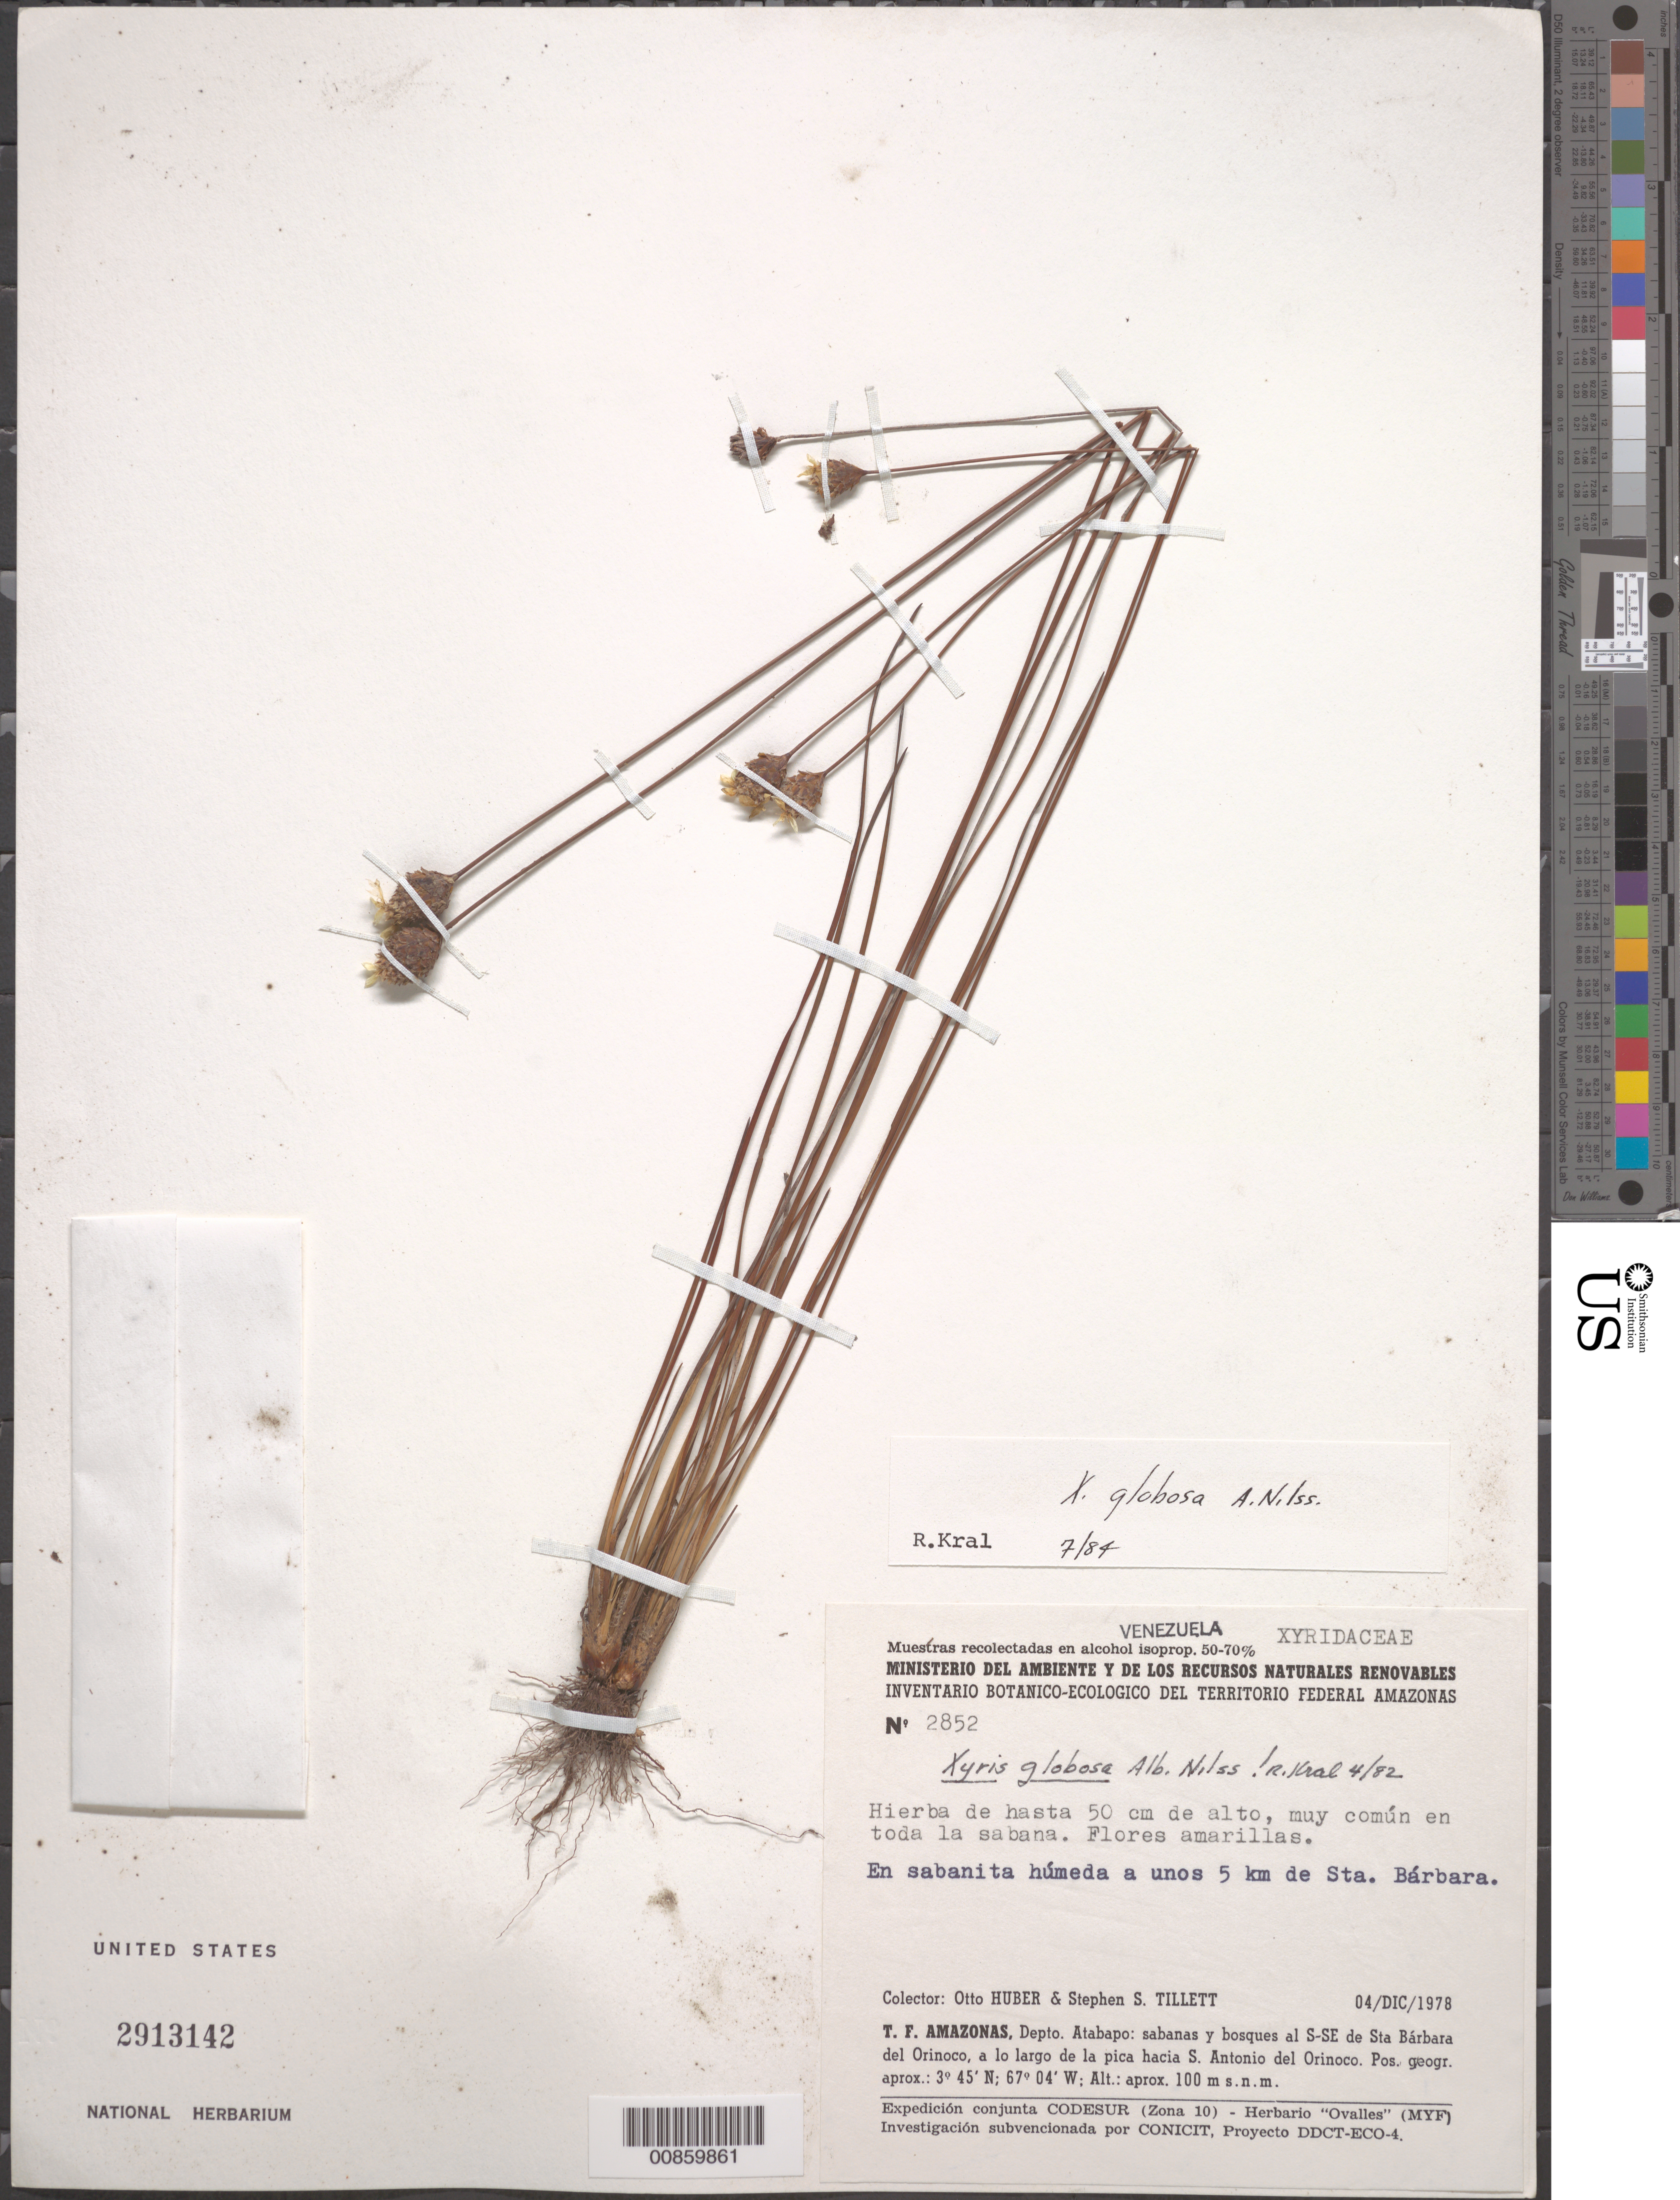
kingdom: Plantae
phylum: Tracheophyta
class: Liliopsida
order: Poales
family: Xyridaceae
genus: Xyris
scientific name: Xyris globosa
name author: Nilsson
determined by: Kral, Robert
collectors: O. Huber & S. S. Tillett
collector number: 2852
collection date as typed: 4-Dec-78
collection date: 1978-12-04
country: Venezuela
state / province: Amazonas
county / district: Atabapo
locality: Sta. Bárbara del Orinoco, 5 km al SSE, hacia S. Antonio del Orinoco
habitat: Sabanita húmeda; sabanas y bosques.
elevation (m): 100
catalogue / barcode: US 2913142